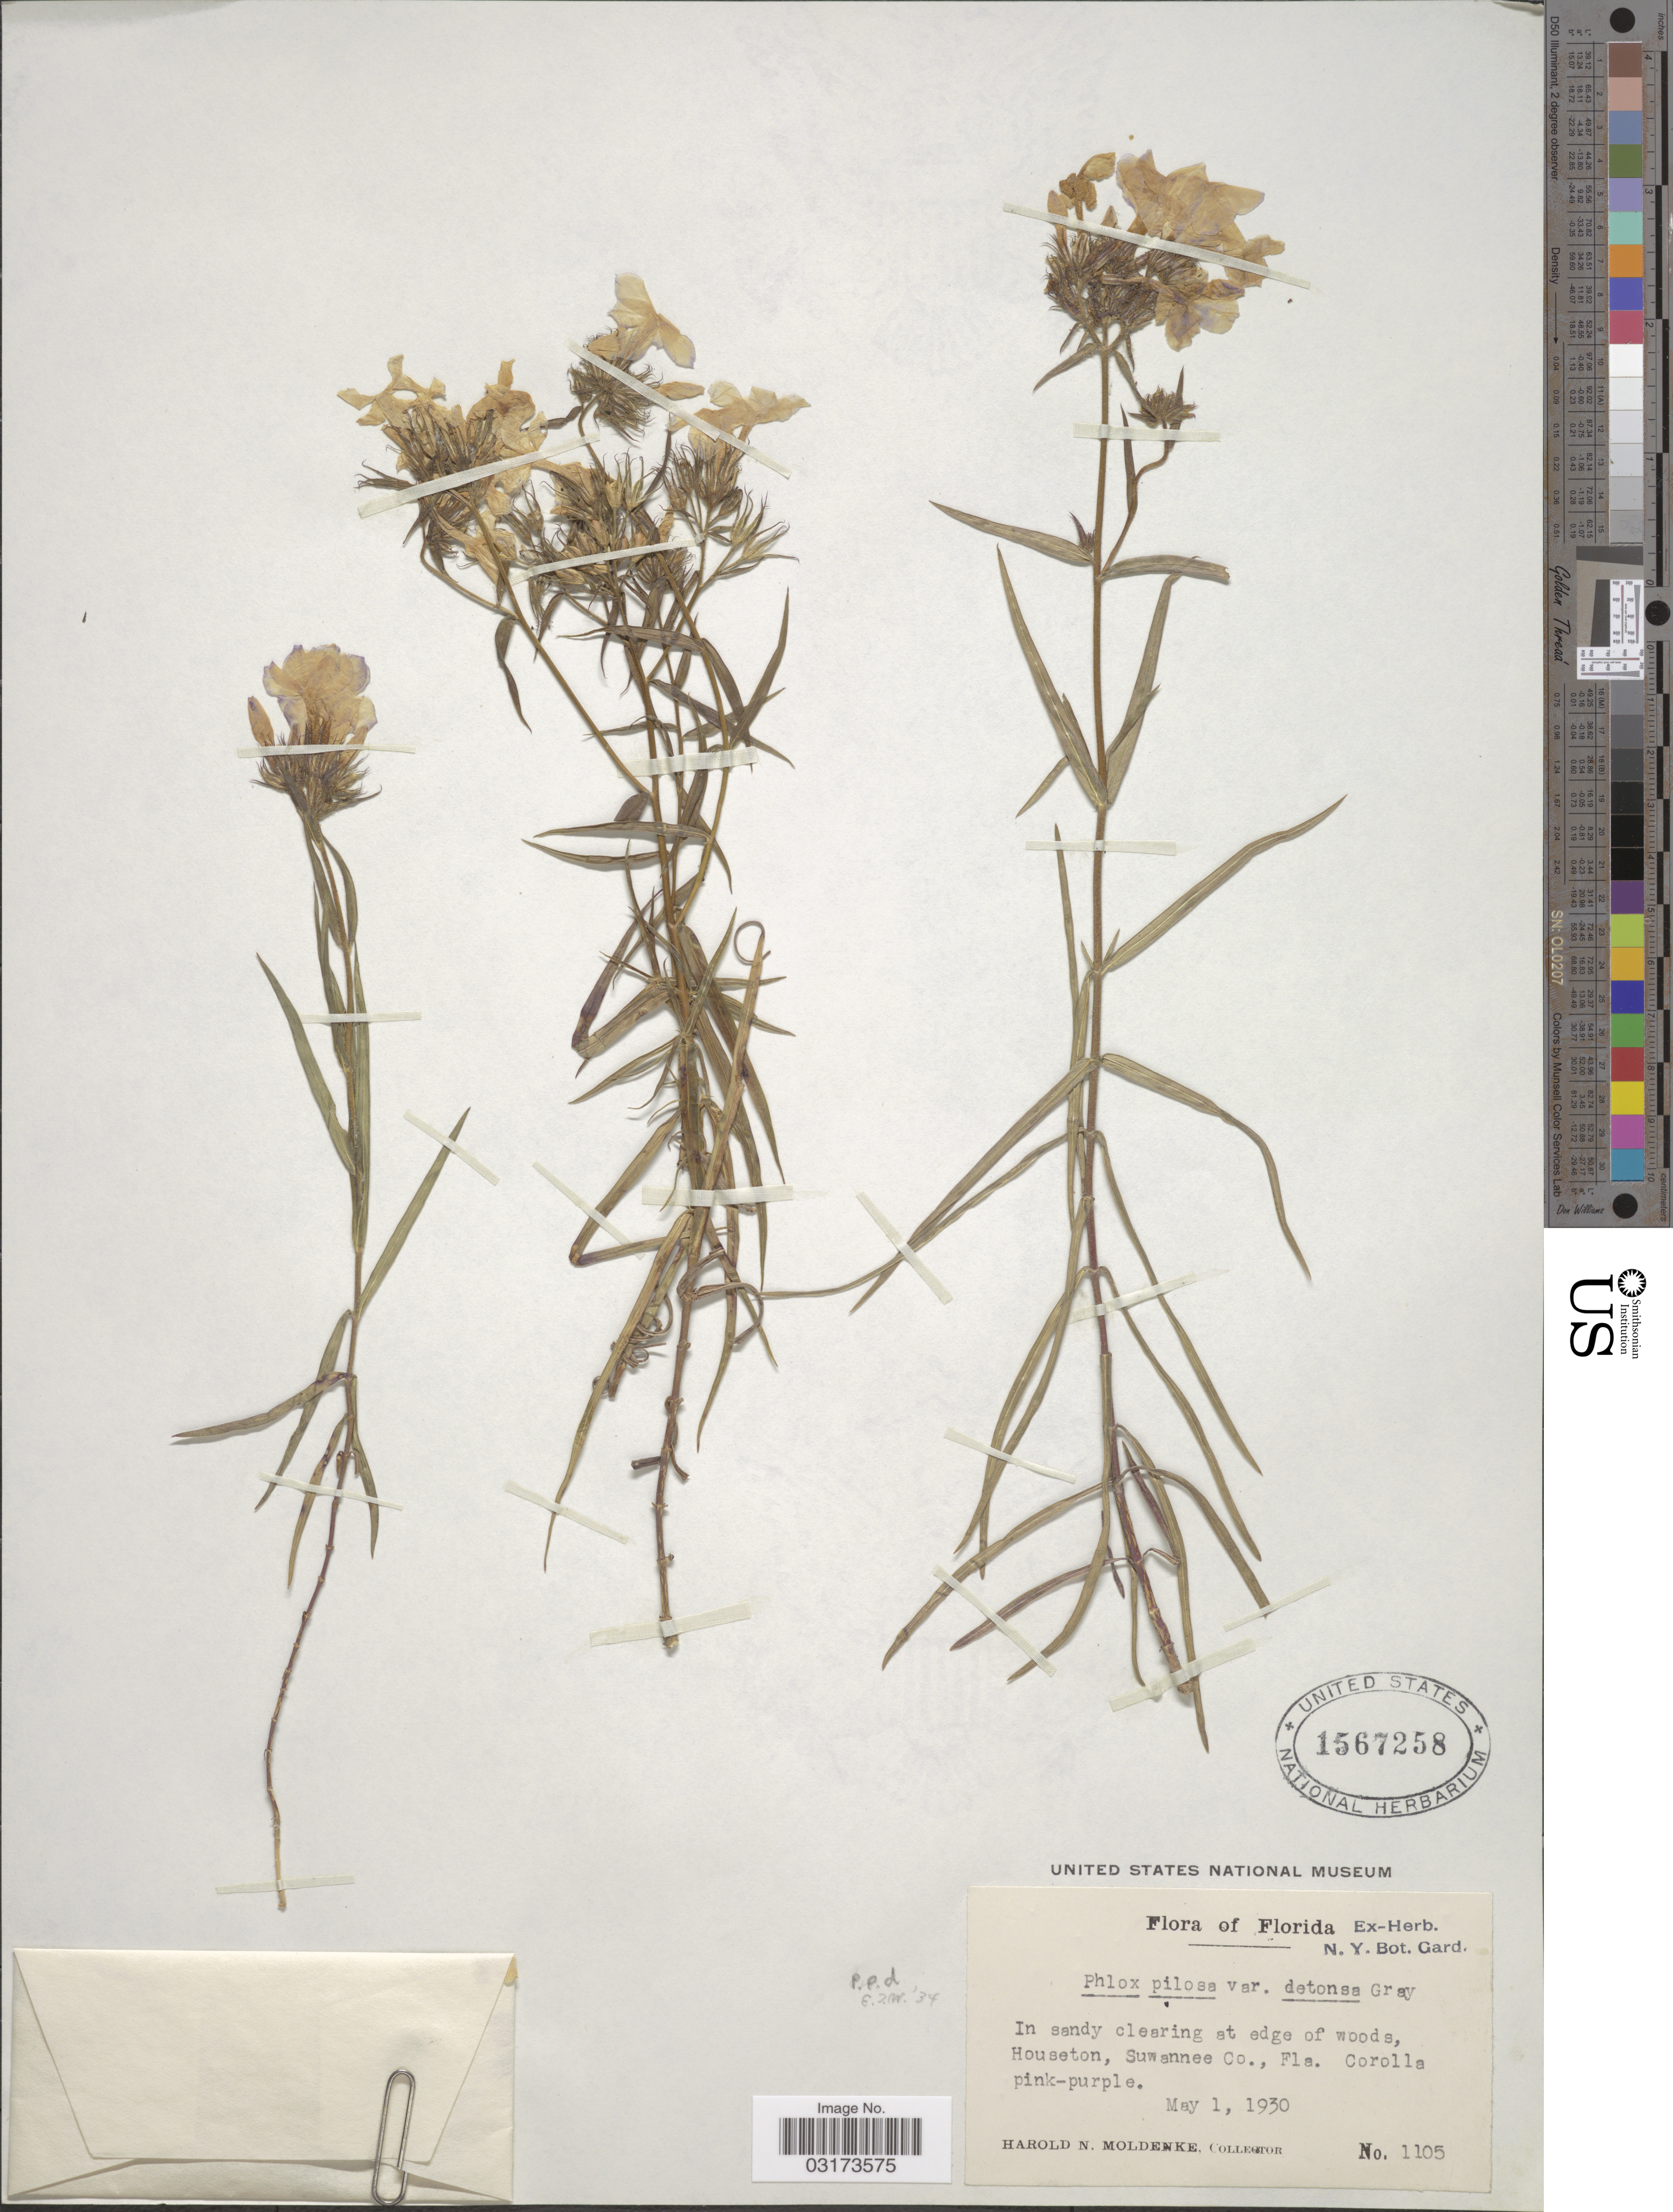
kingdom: Plantae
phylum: Tracheophyta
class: Magnoliopsida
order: Ericales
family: Polemoniaceae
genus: Phlox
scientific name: Phlox pilosa var. detonsa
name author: A. Gray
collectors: H. N. Moldenke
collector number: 1105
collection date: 1930-05-01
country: United States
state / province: Florida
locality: Houseton, Suwannee Co.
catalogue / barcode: US 1567258